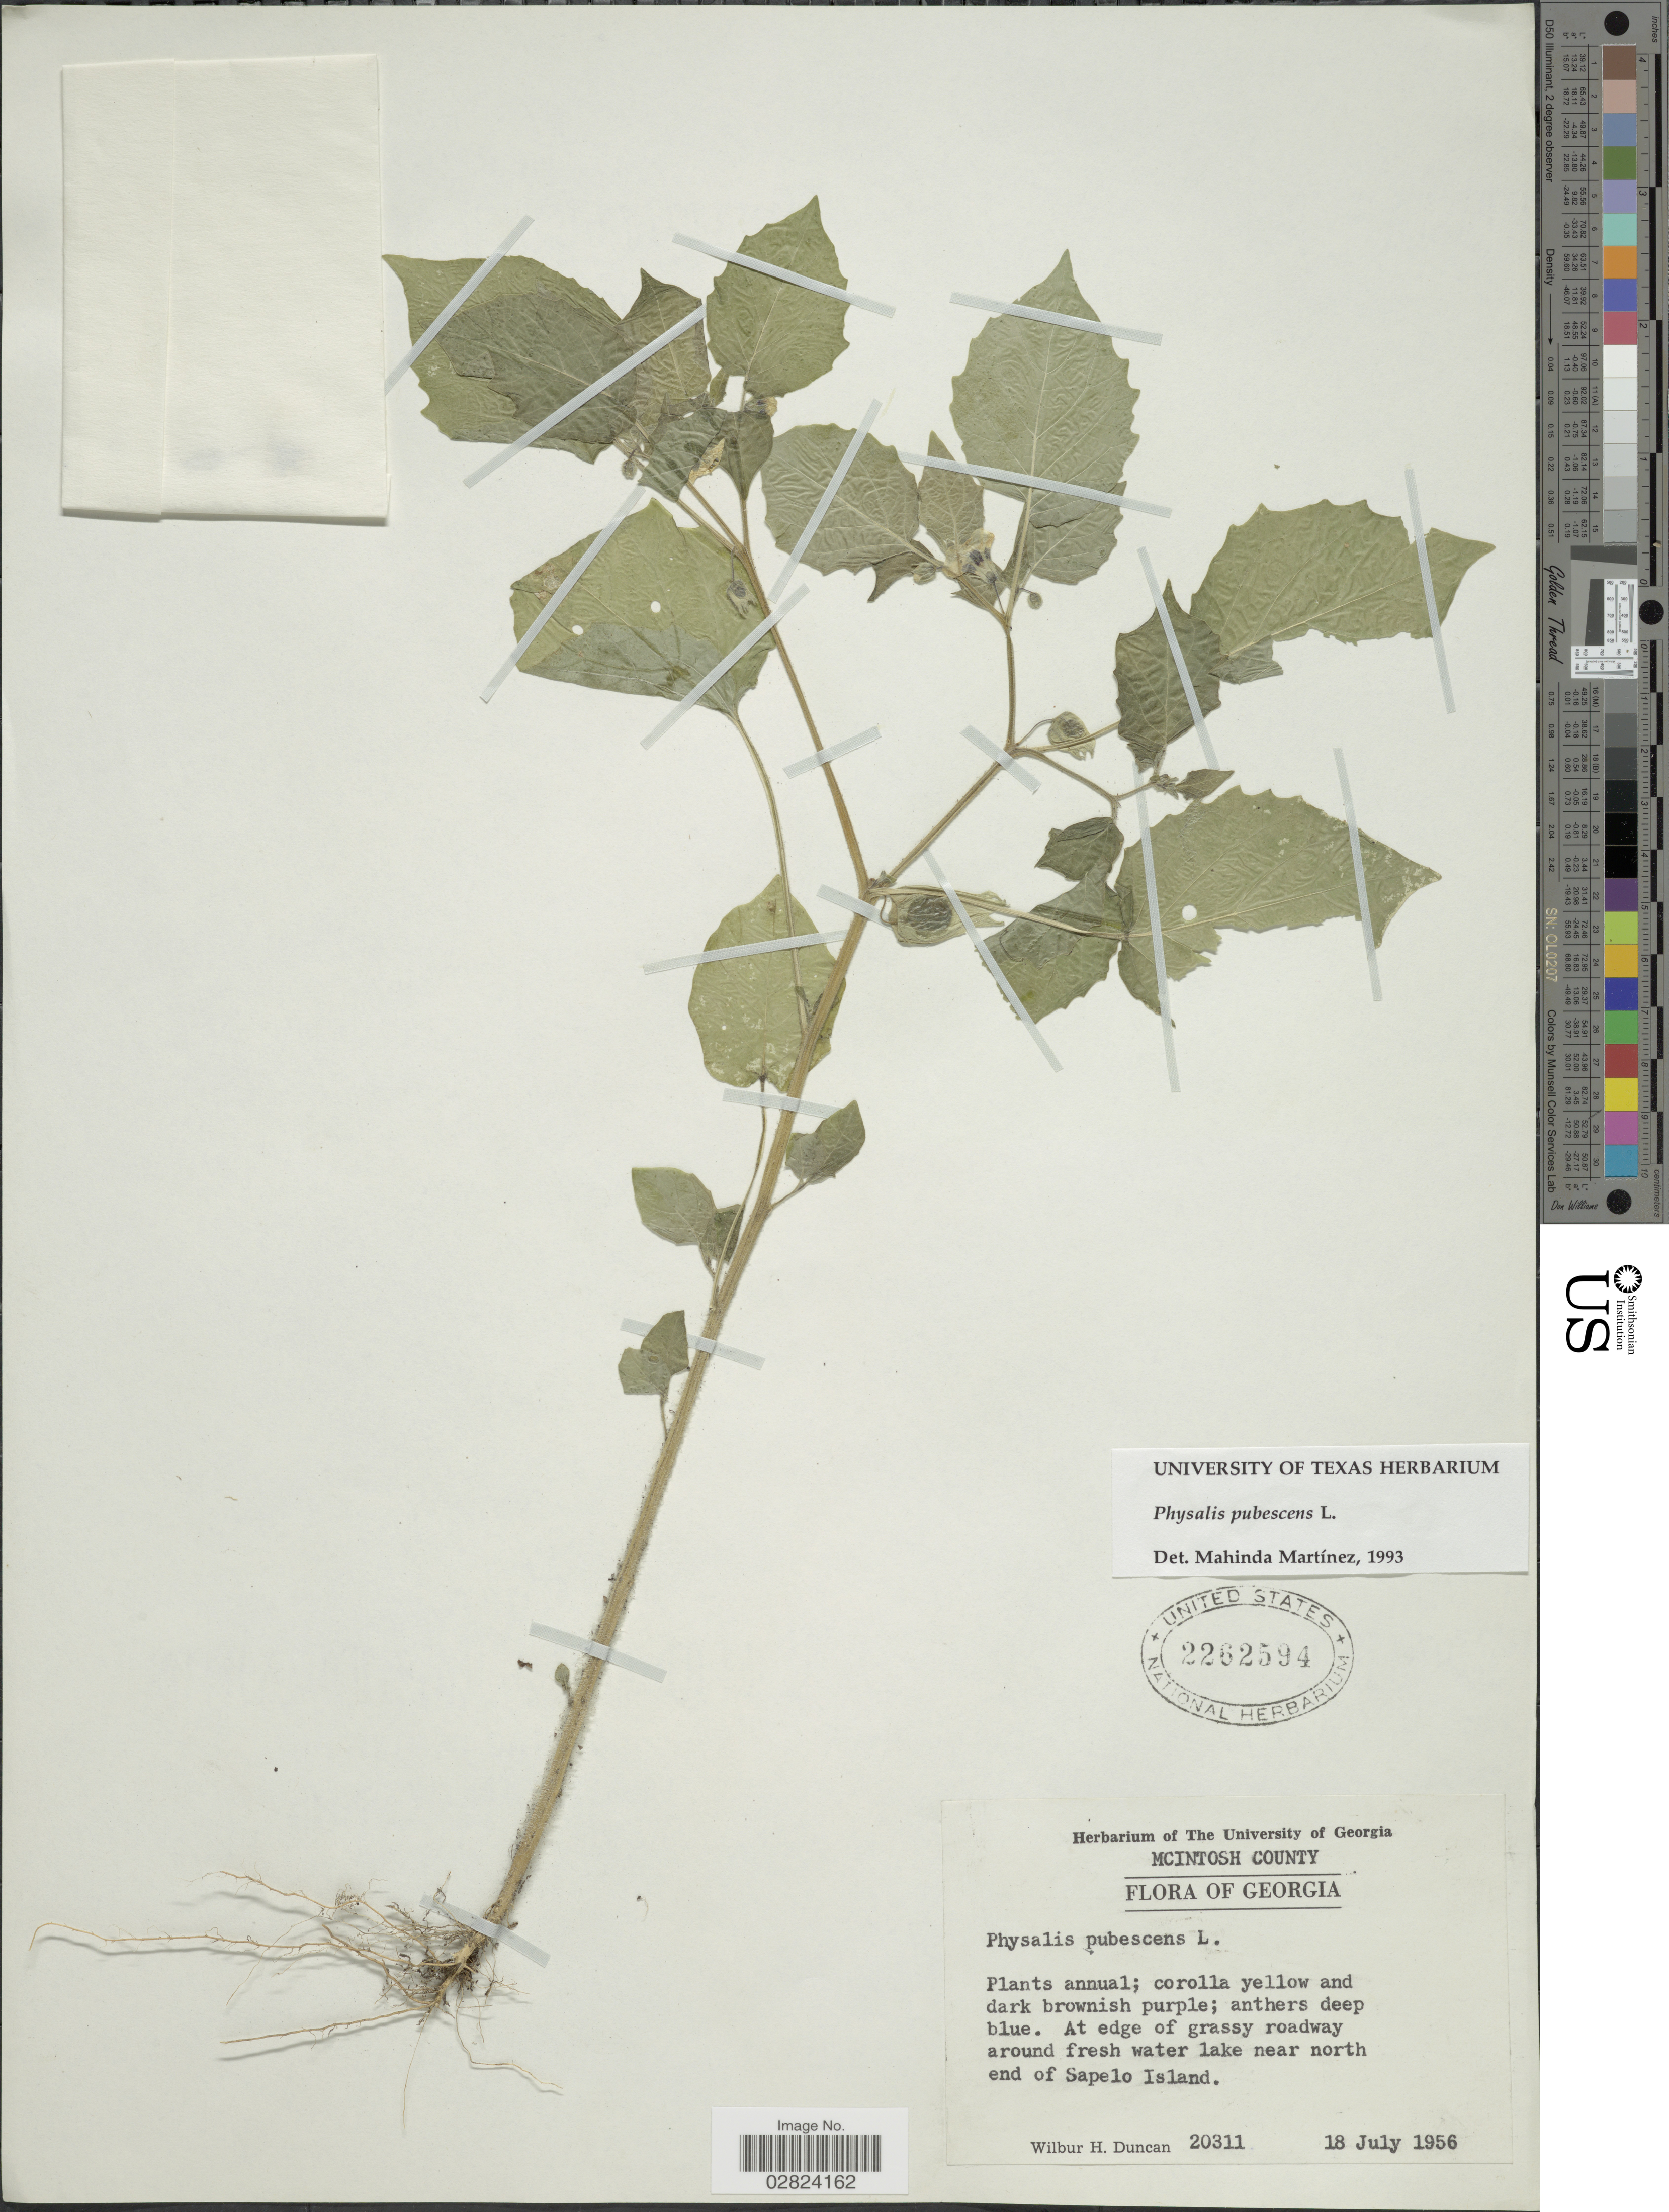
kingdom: Plantae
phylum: Tracheophyta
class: Magnoliopsida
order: Solanales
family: Solanaceae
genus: Physalis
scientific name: Physalis pubescens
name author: L.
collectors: W. H. Duncan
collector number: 20311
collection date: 1956-07-18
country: United States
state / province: Georgia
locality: McIntosh County. At edge of grassy roadway around fresh water lake near north end of Sapelo Island.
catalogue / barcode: US 2262594